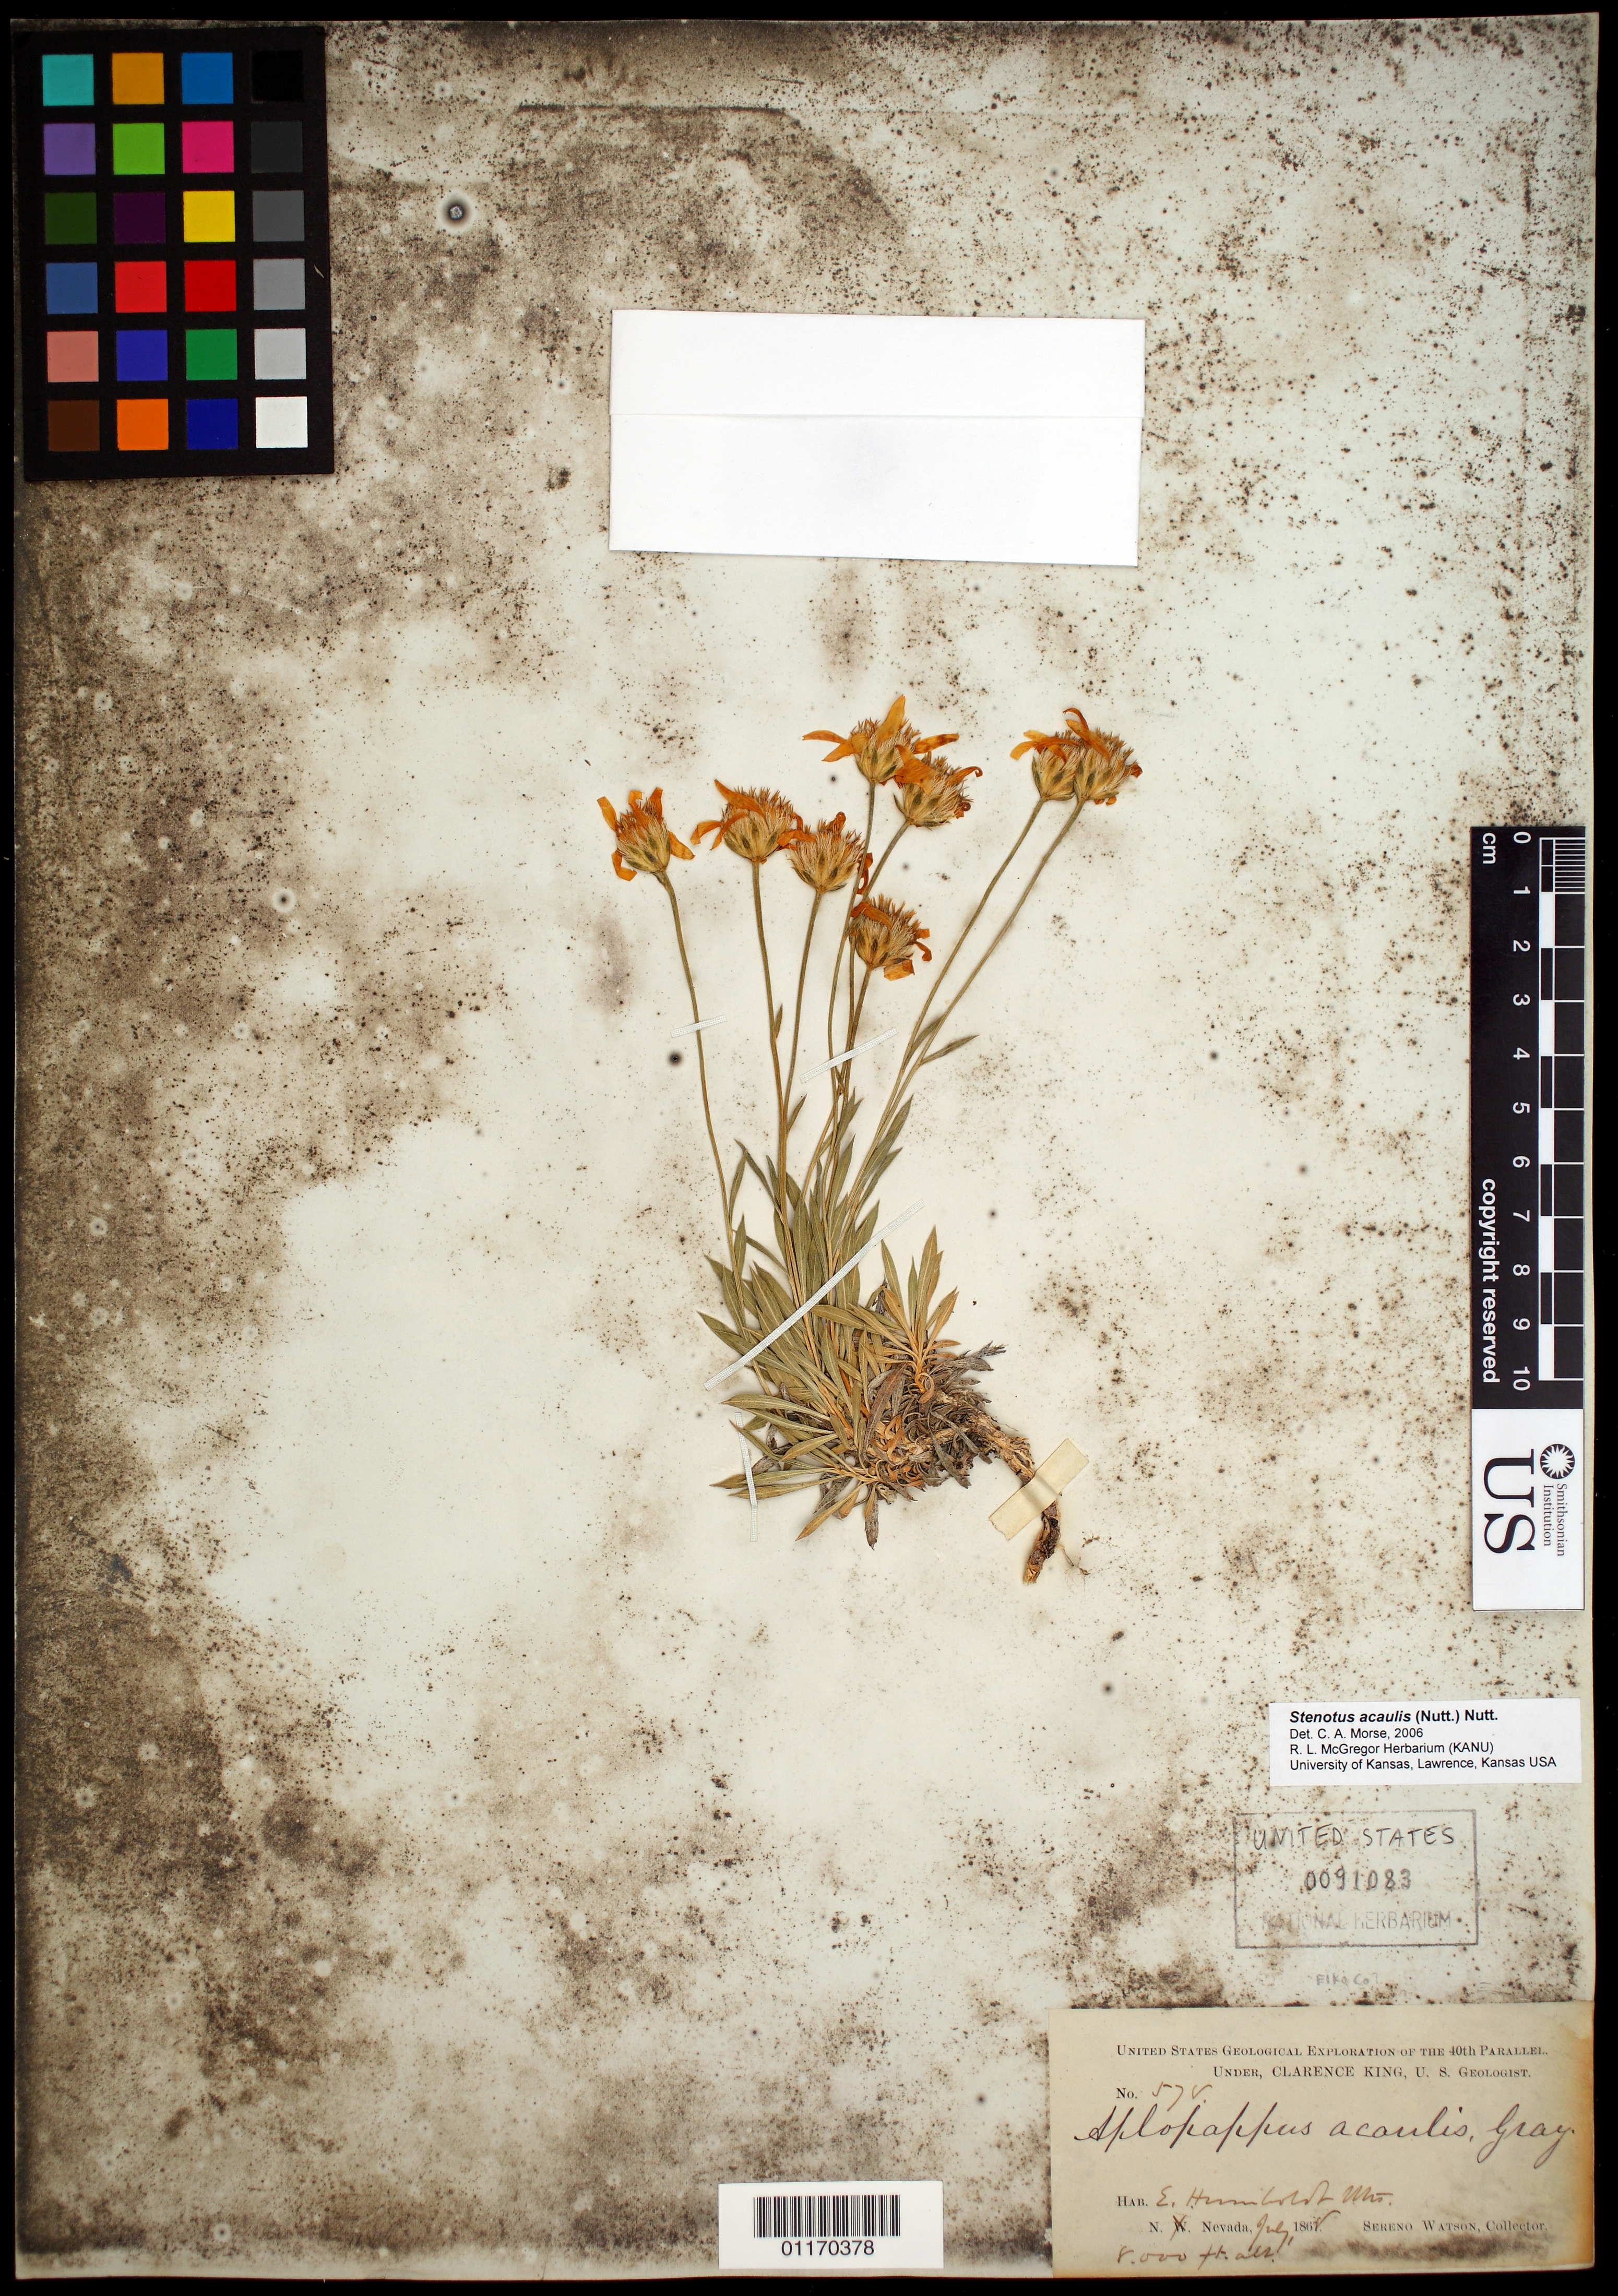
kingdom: Plantae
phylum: Tracheophyta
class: Magnoliopsida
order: Asterales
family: Asteraceae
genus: Stenotus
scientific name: Stenotus acaulis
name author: (Nutt.) Nutt.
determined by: Morse, C. A., (KANU)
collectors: S. Watson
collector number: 578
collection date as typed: Jul1868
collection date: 1868-07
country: United States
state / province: Nevada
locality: E. Humboldt Mts.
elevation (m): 2438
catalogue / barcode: US 91083